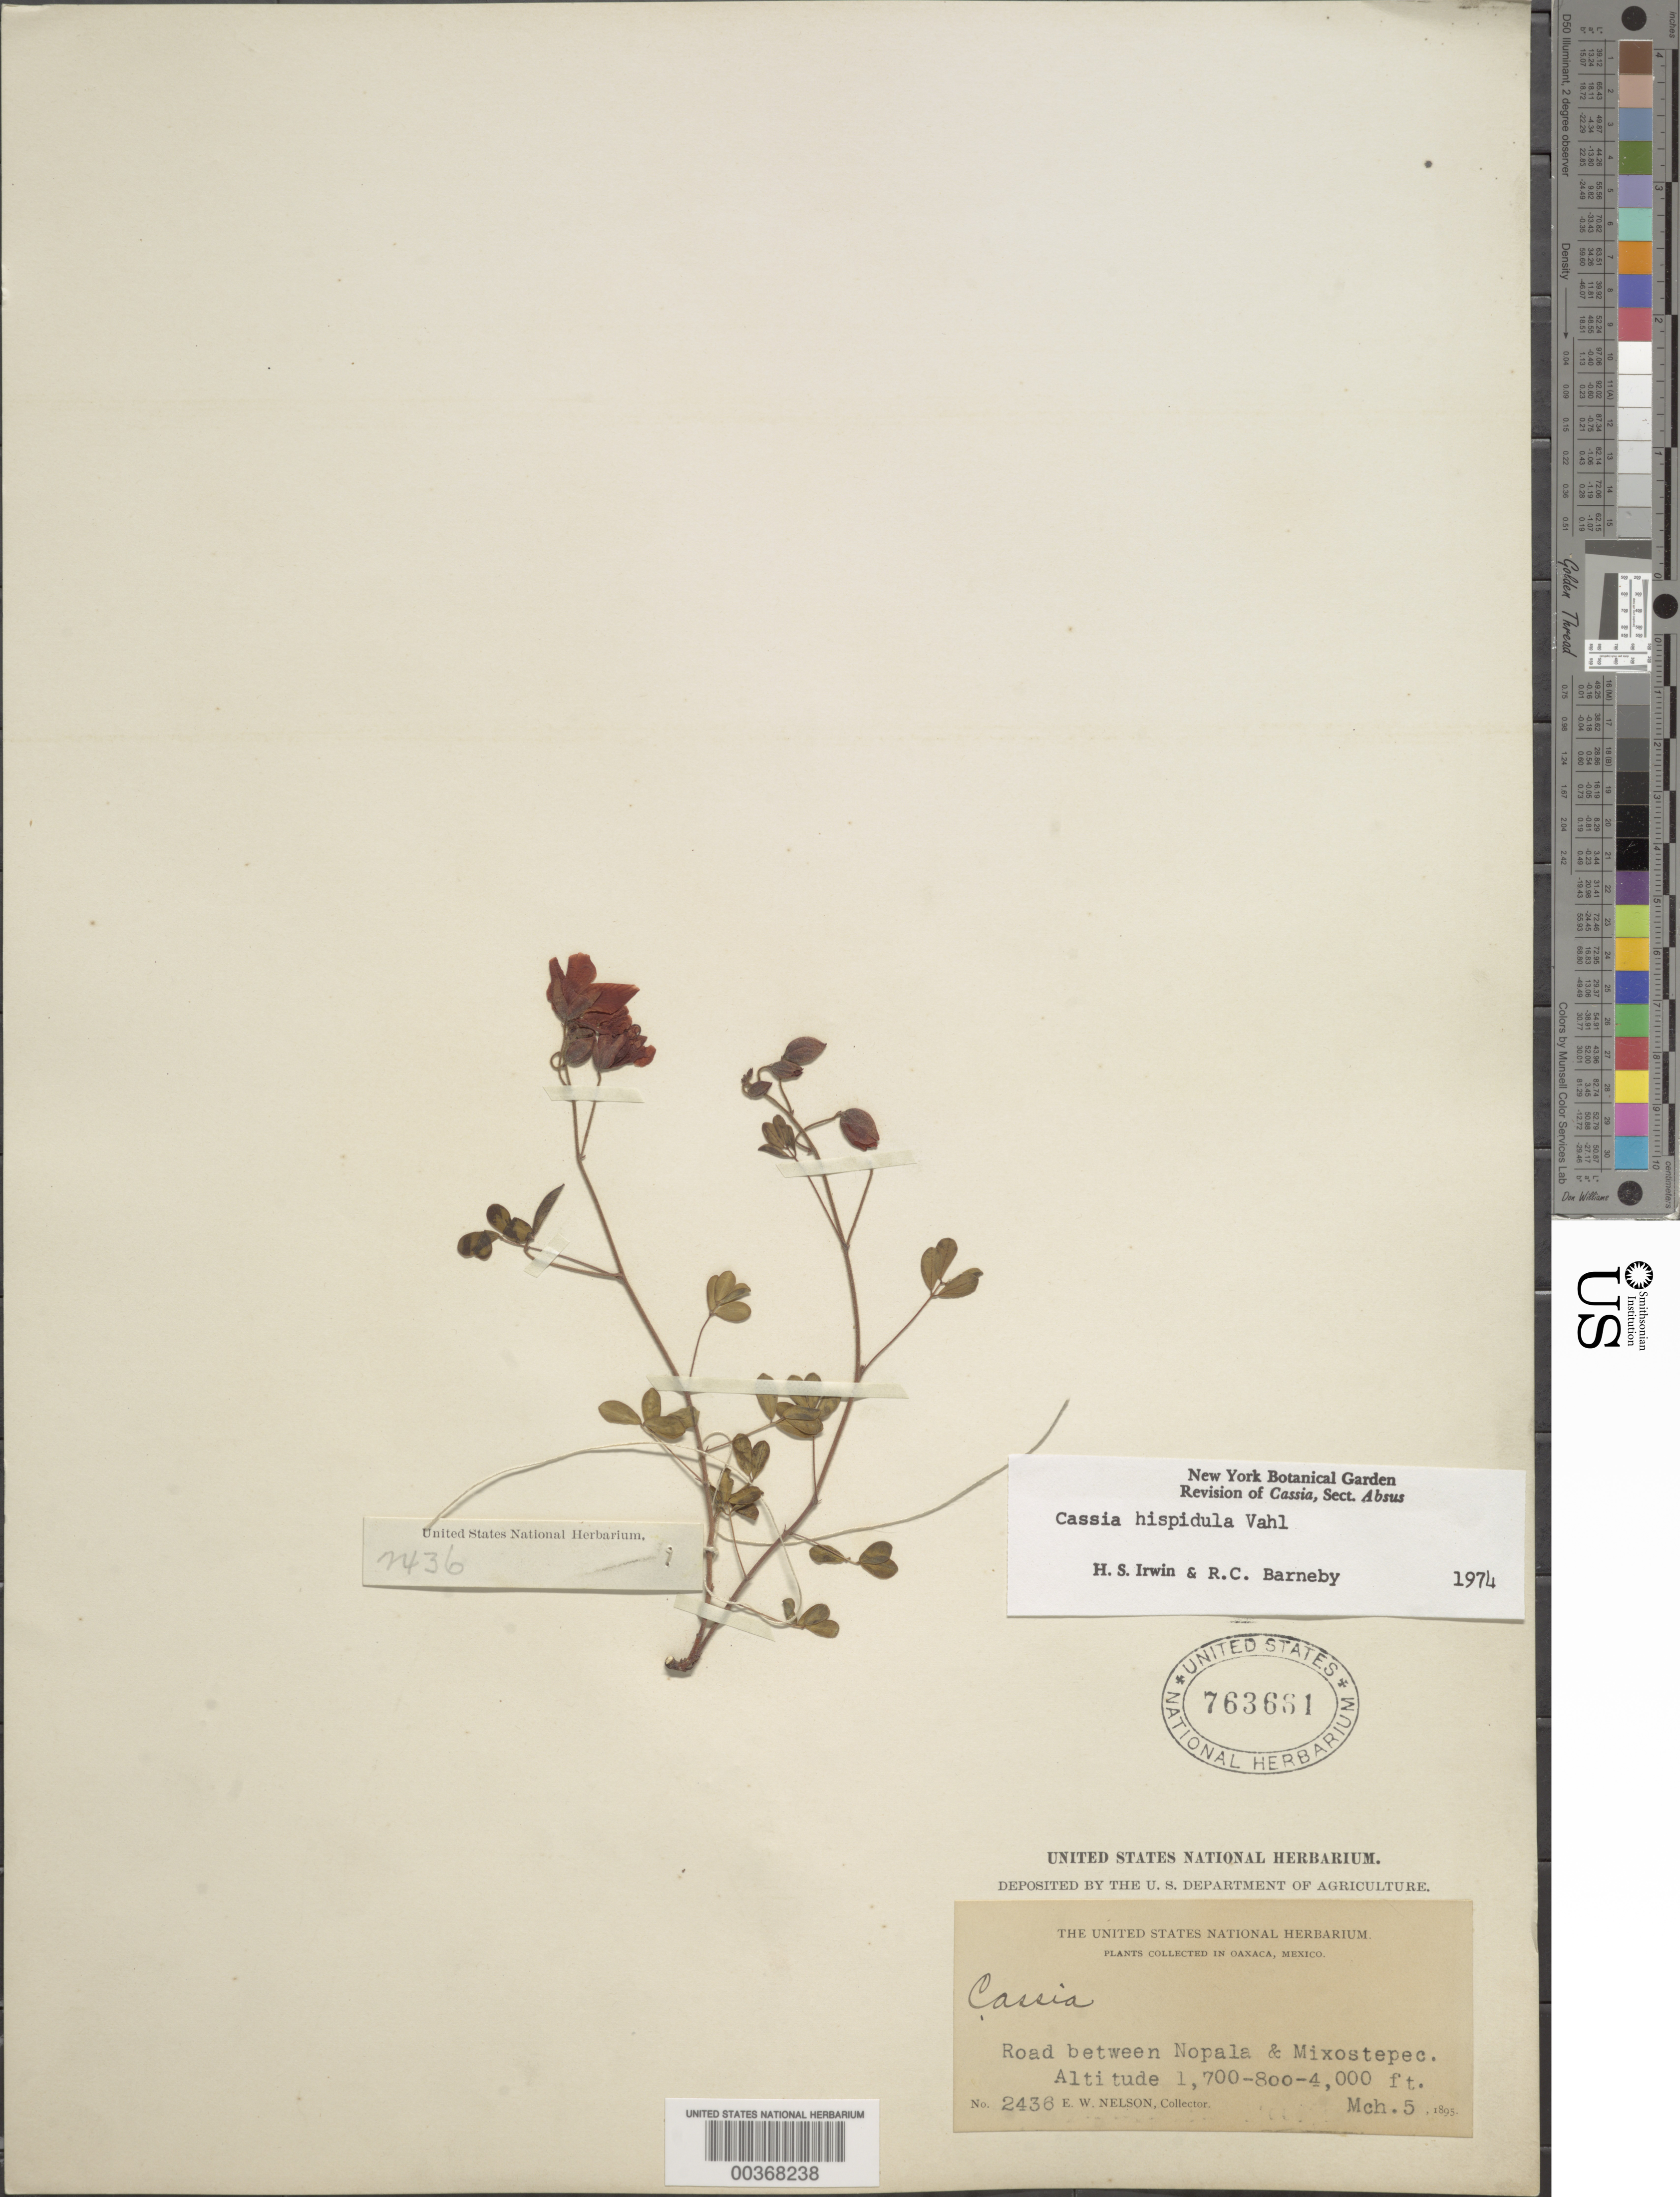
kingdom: Plantae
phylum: Tracheophyta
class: Magnoliopsida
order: Fabales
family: Fabaceae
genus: Chamaecrista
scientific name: Chamaecrista hispidula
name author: (Vahl) H.S. Irwin & Barneby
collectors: E. W. Nelson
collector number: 2436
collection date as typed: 05 Mar 1895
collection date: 1895-03-05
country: Mexico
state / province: Oaxaca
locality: Road between nopala and mixostepec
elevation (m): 518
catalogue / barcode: US 763661